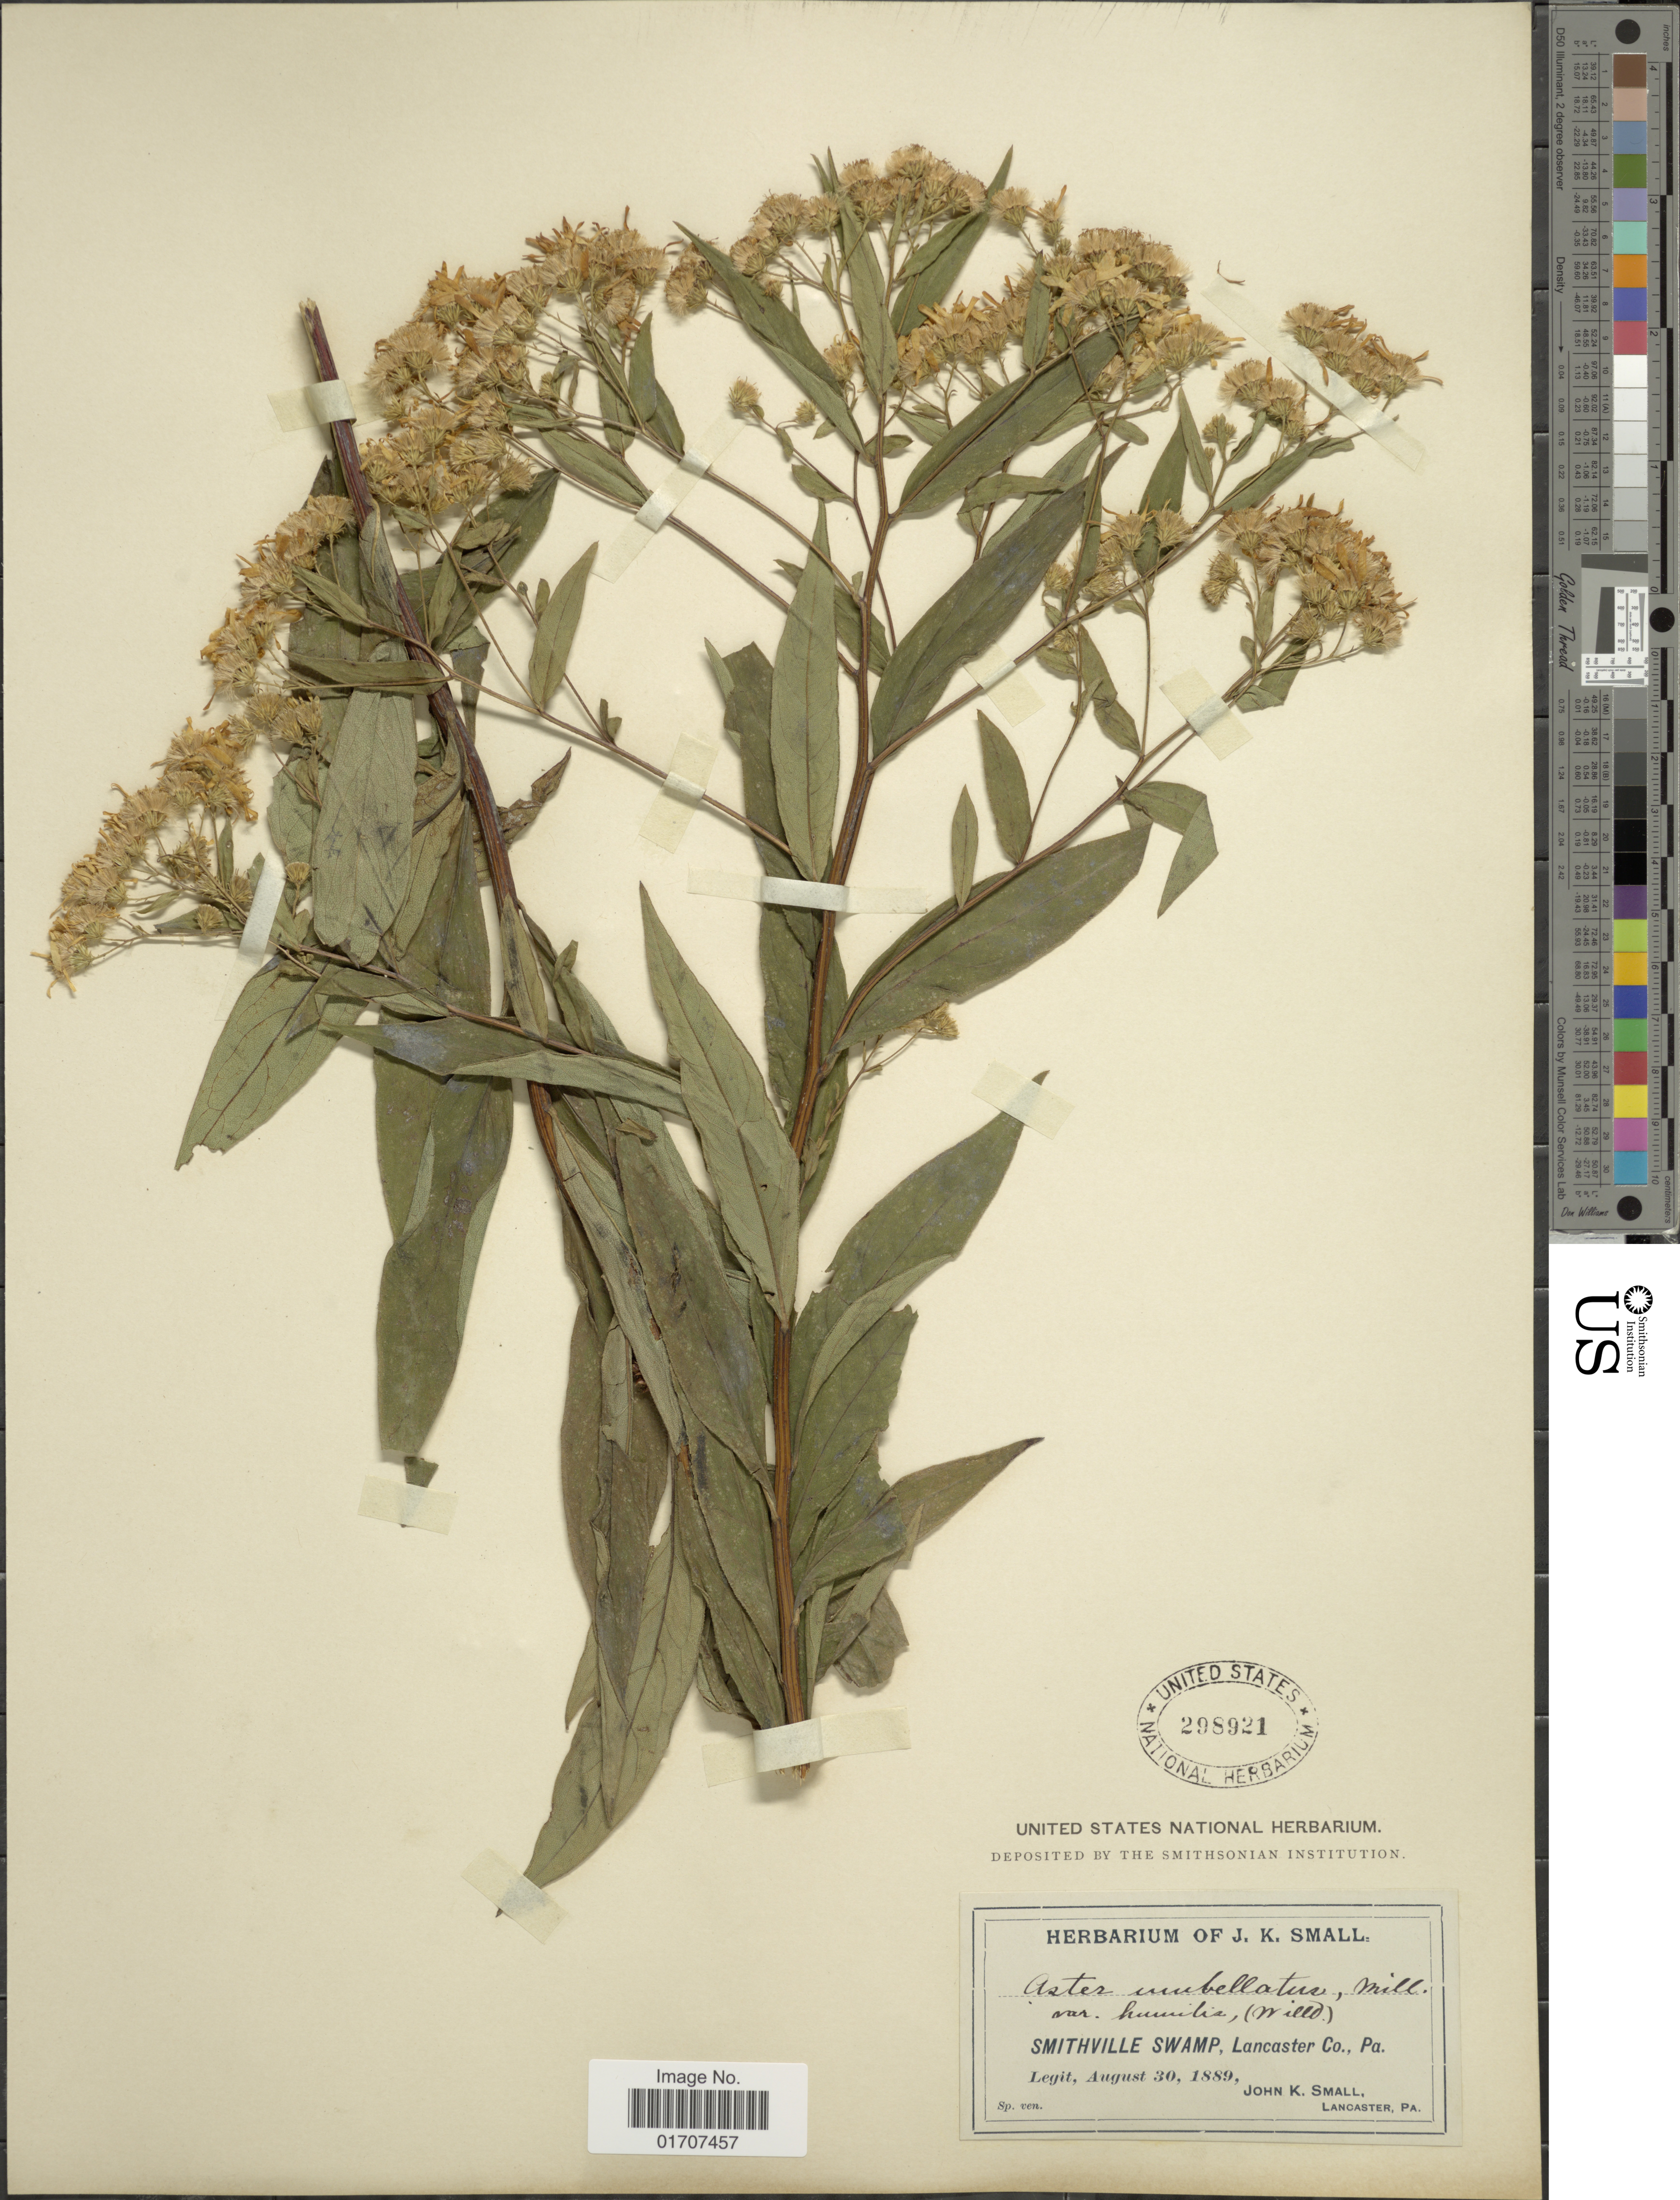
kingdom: Plantae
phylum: Tracheophyta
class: Magnoliopsida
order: Asterales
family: Asteraceae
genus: Doellingeria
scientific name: Doellingeria umbellata var. umbellata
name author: Nees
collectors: J. K. Small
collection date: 1889-08-30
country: United States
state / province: Pennsylvania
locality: Lancaster Pa.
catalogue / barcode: US 298921